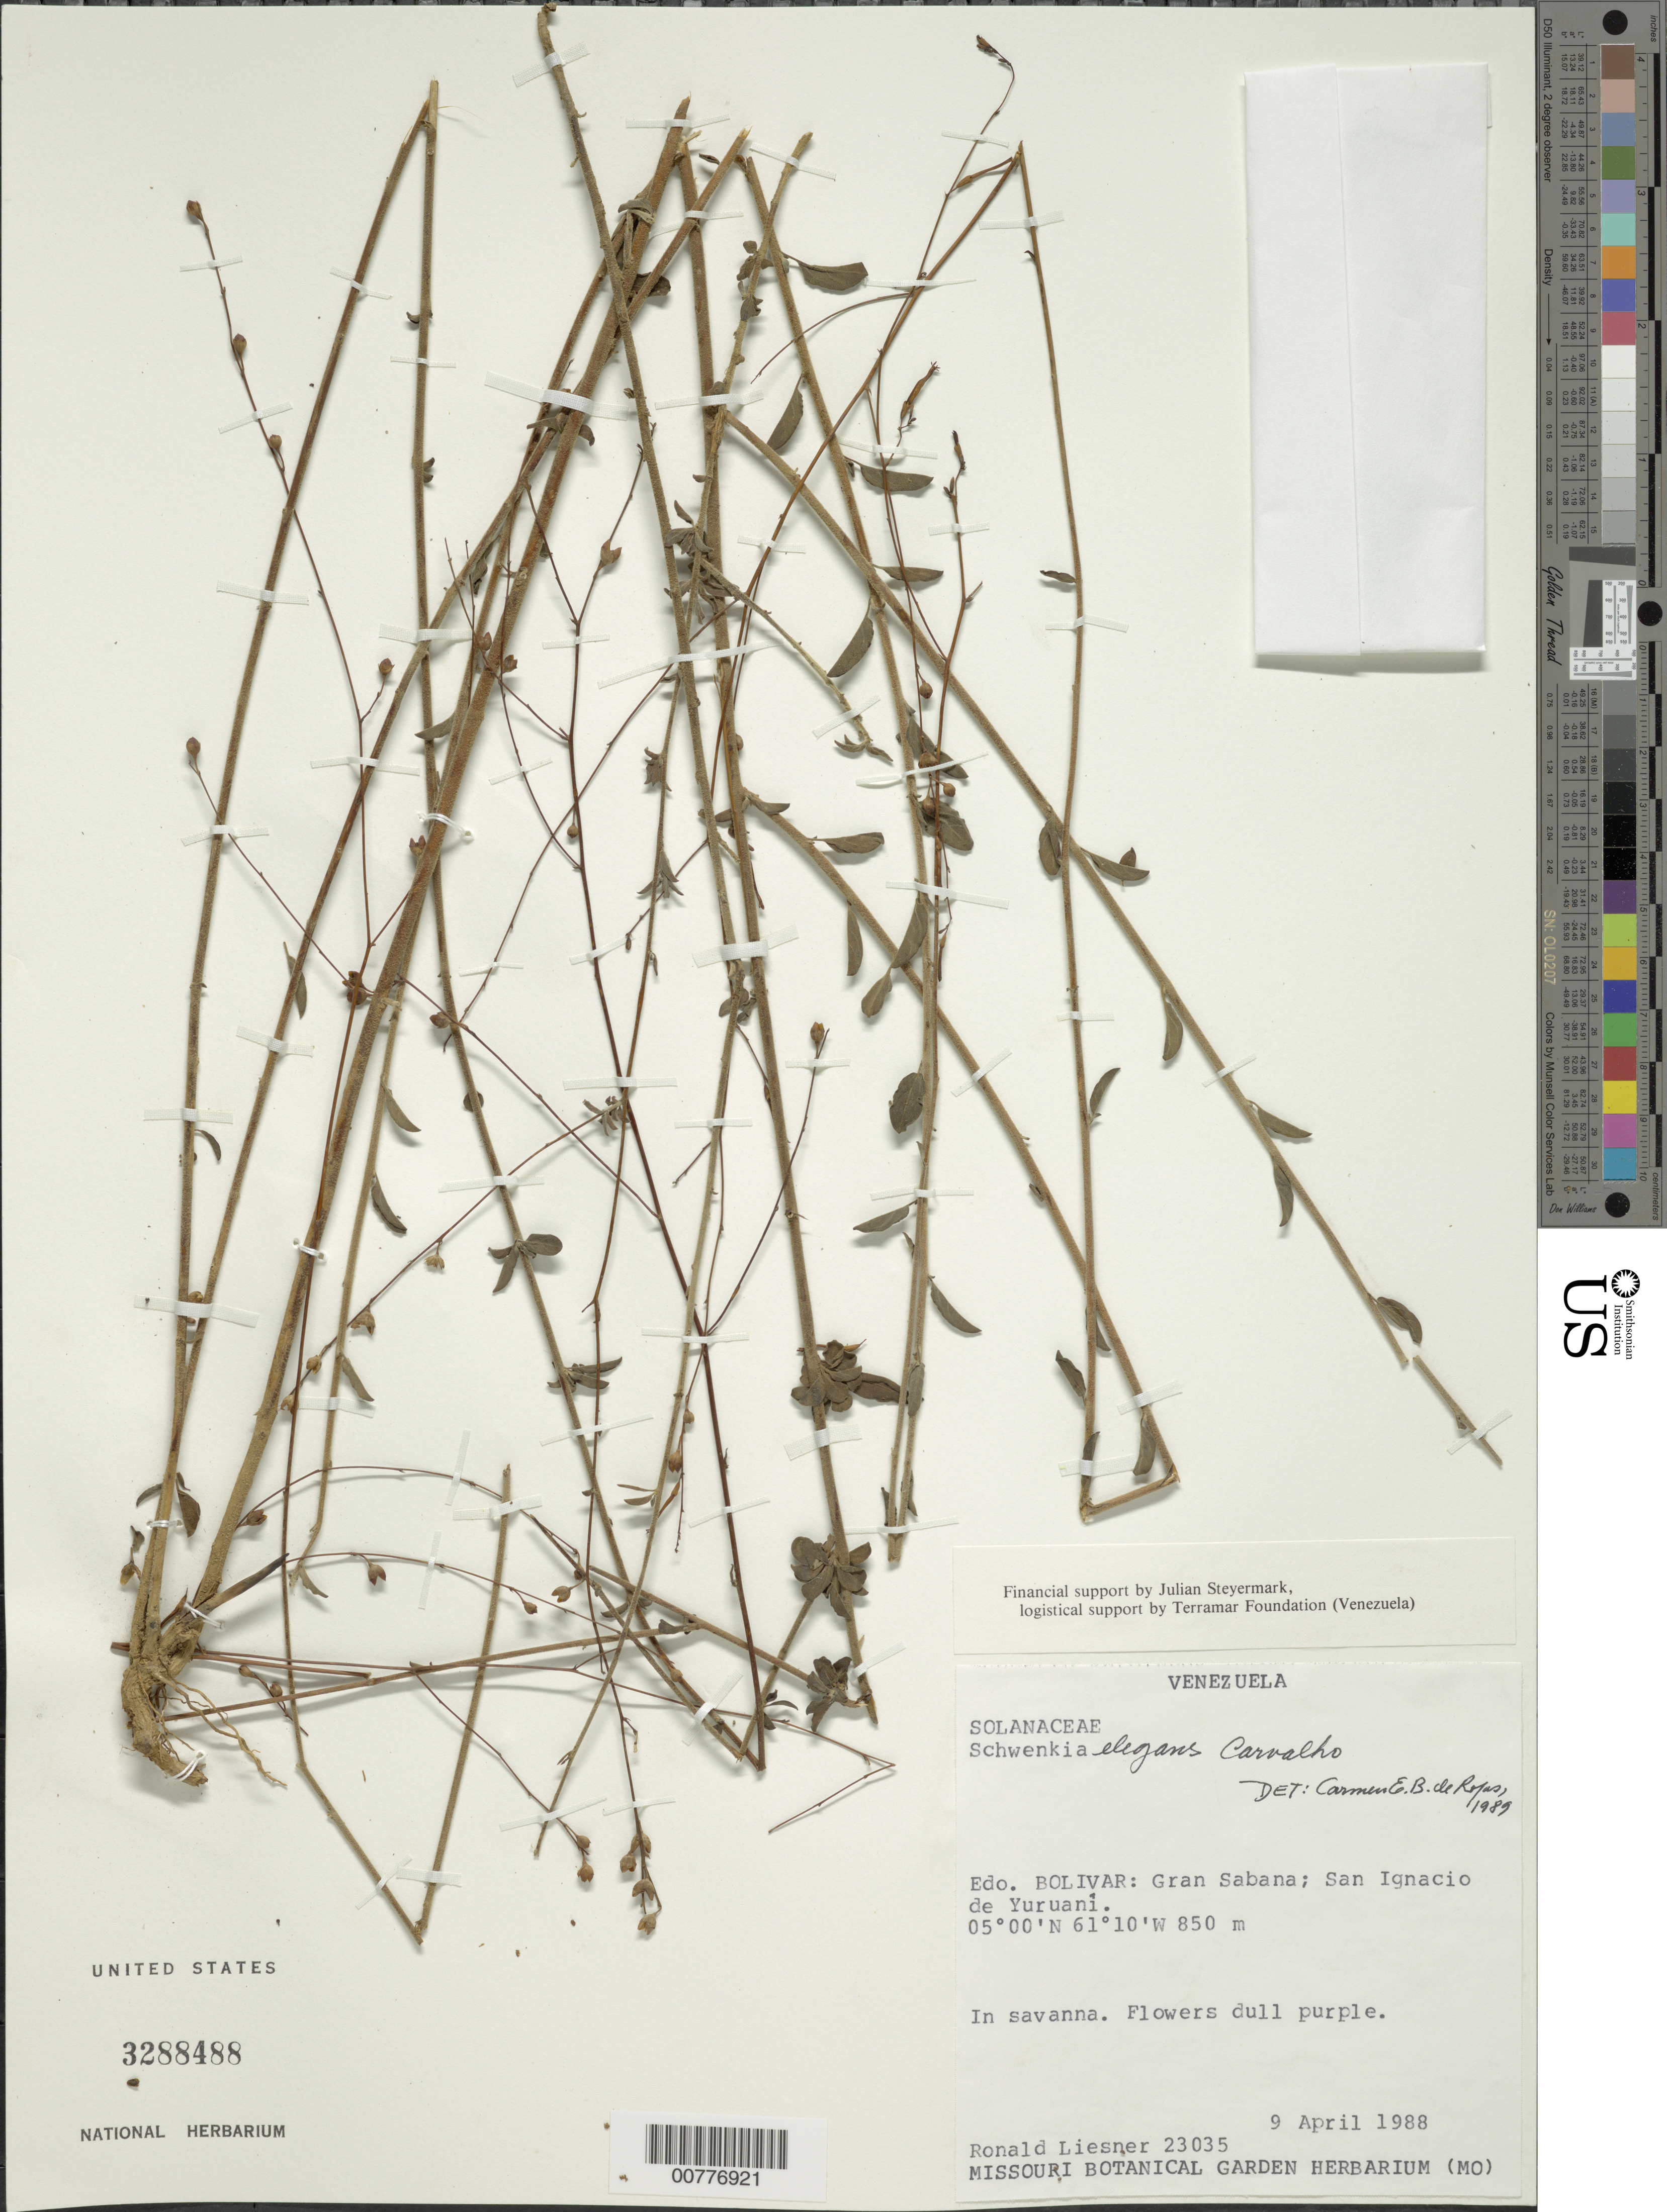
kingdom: Plantae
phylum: Tracheophyta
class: Magnoliopsida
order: Solanales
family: Solanaceae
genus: Schwenckia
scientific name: Schwenckia elegans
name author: Carvalho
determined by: de Rojas, C. E. B.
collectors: R. L. Liesner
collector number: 23035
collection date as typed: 9-Apr-88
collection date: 1988-04-09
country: Venezuela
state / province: Bolívar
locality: Gran Sabana, San Ignacio de Yuruani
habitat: Savanna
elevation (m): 850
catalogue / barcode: US 3288488